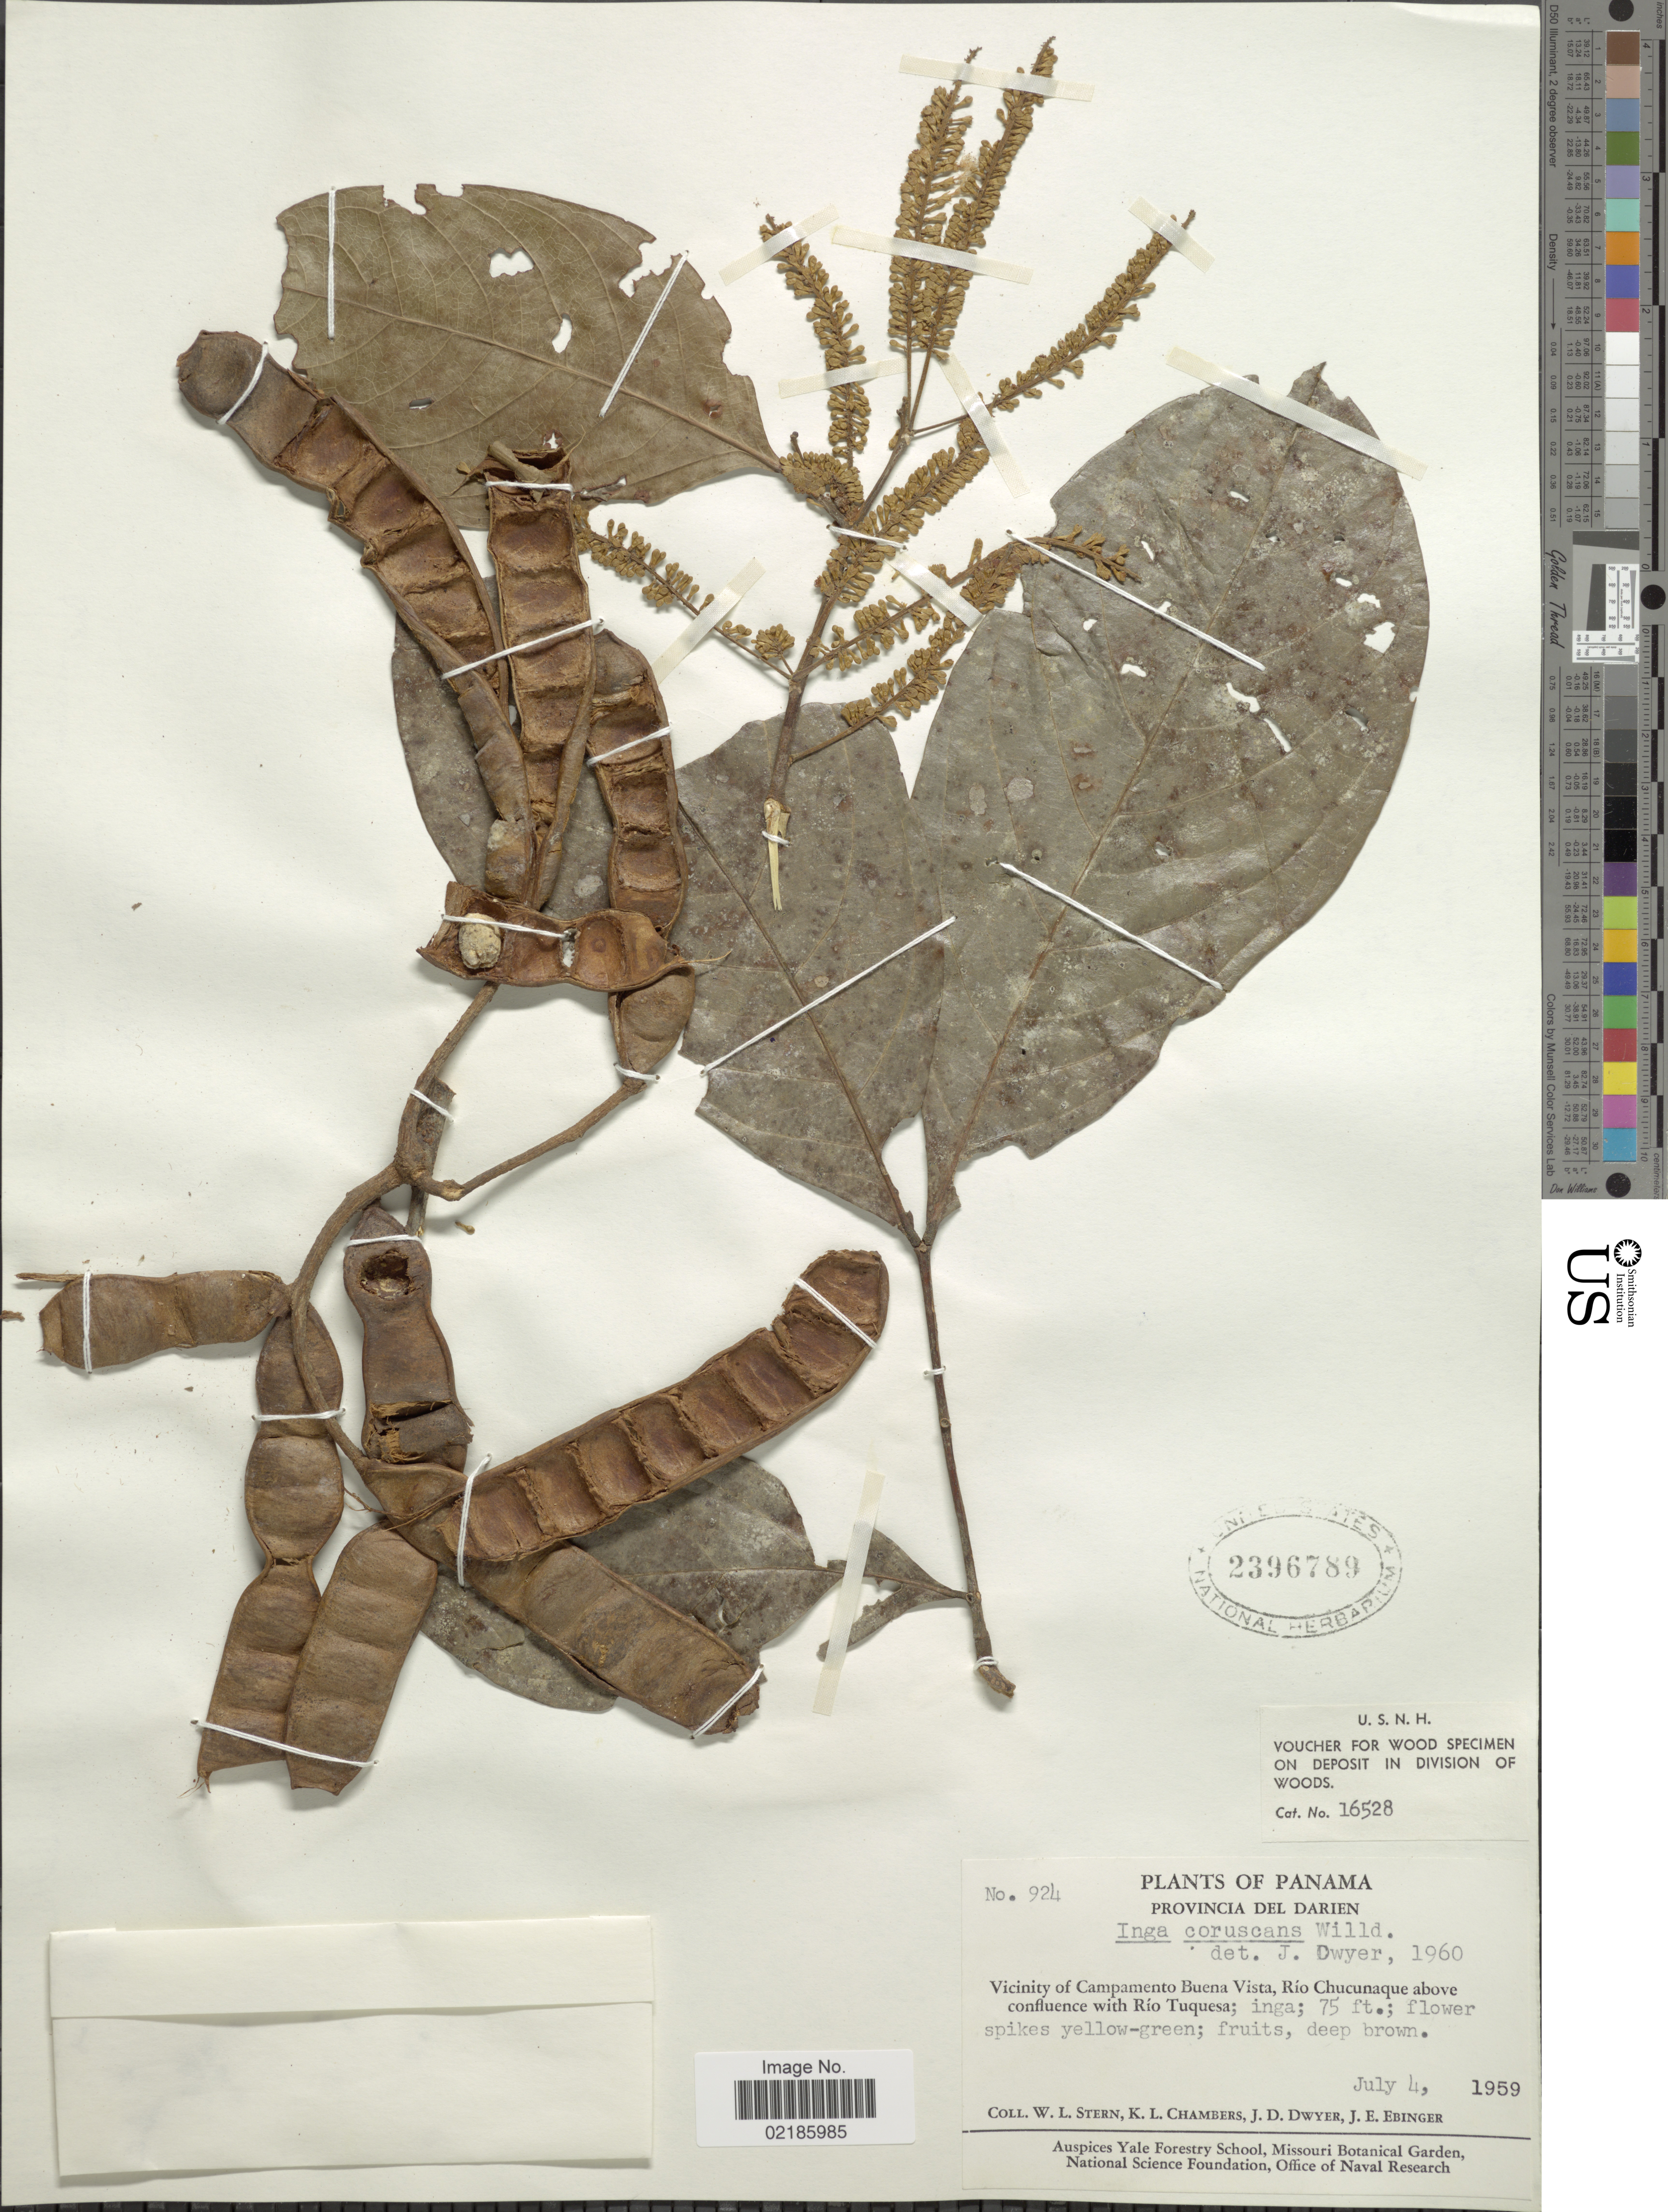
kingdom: Plantae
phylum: Tracheophyta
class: Magnoliopsida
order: Fabales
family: Fabaceae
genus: Inga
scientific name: Inga coruscans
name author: Humb. & Bonpl. ex Willd.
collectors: W. L. Stern, K. Chambers, J. D. Dwyer & J. Ebinger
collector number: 924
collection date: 1959-07-04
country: Panama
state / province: Darién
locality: Vicinity of Campamento Buena Vista, Rio Chucunaque above confluence with Rio Tuquesa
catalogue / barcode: US 2396789